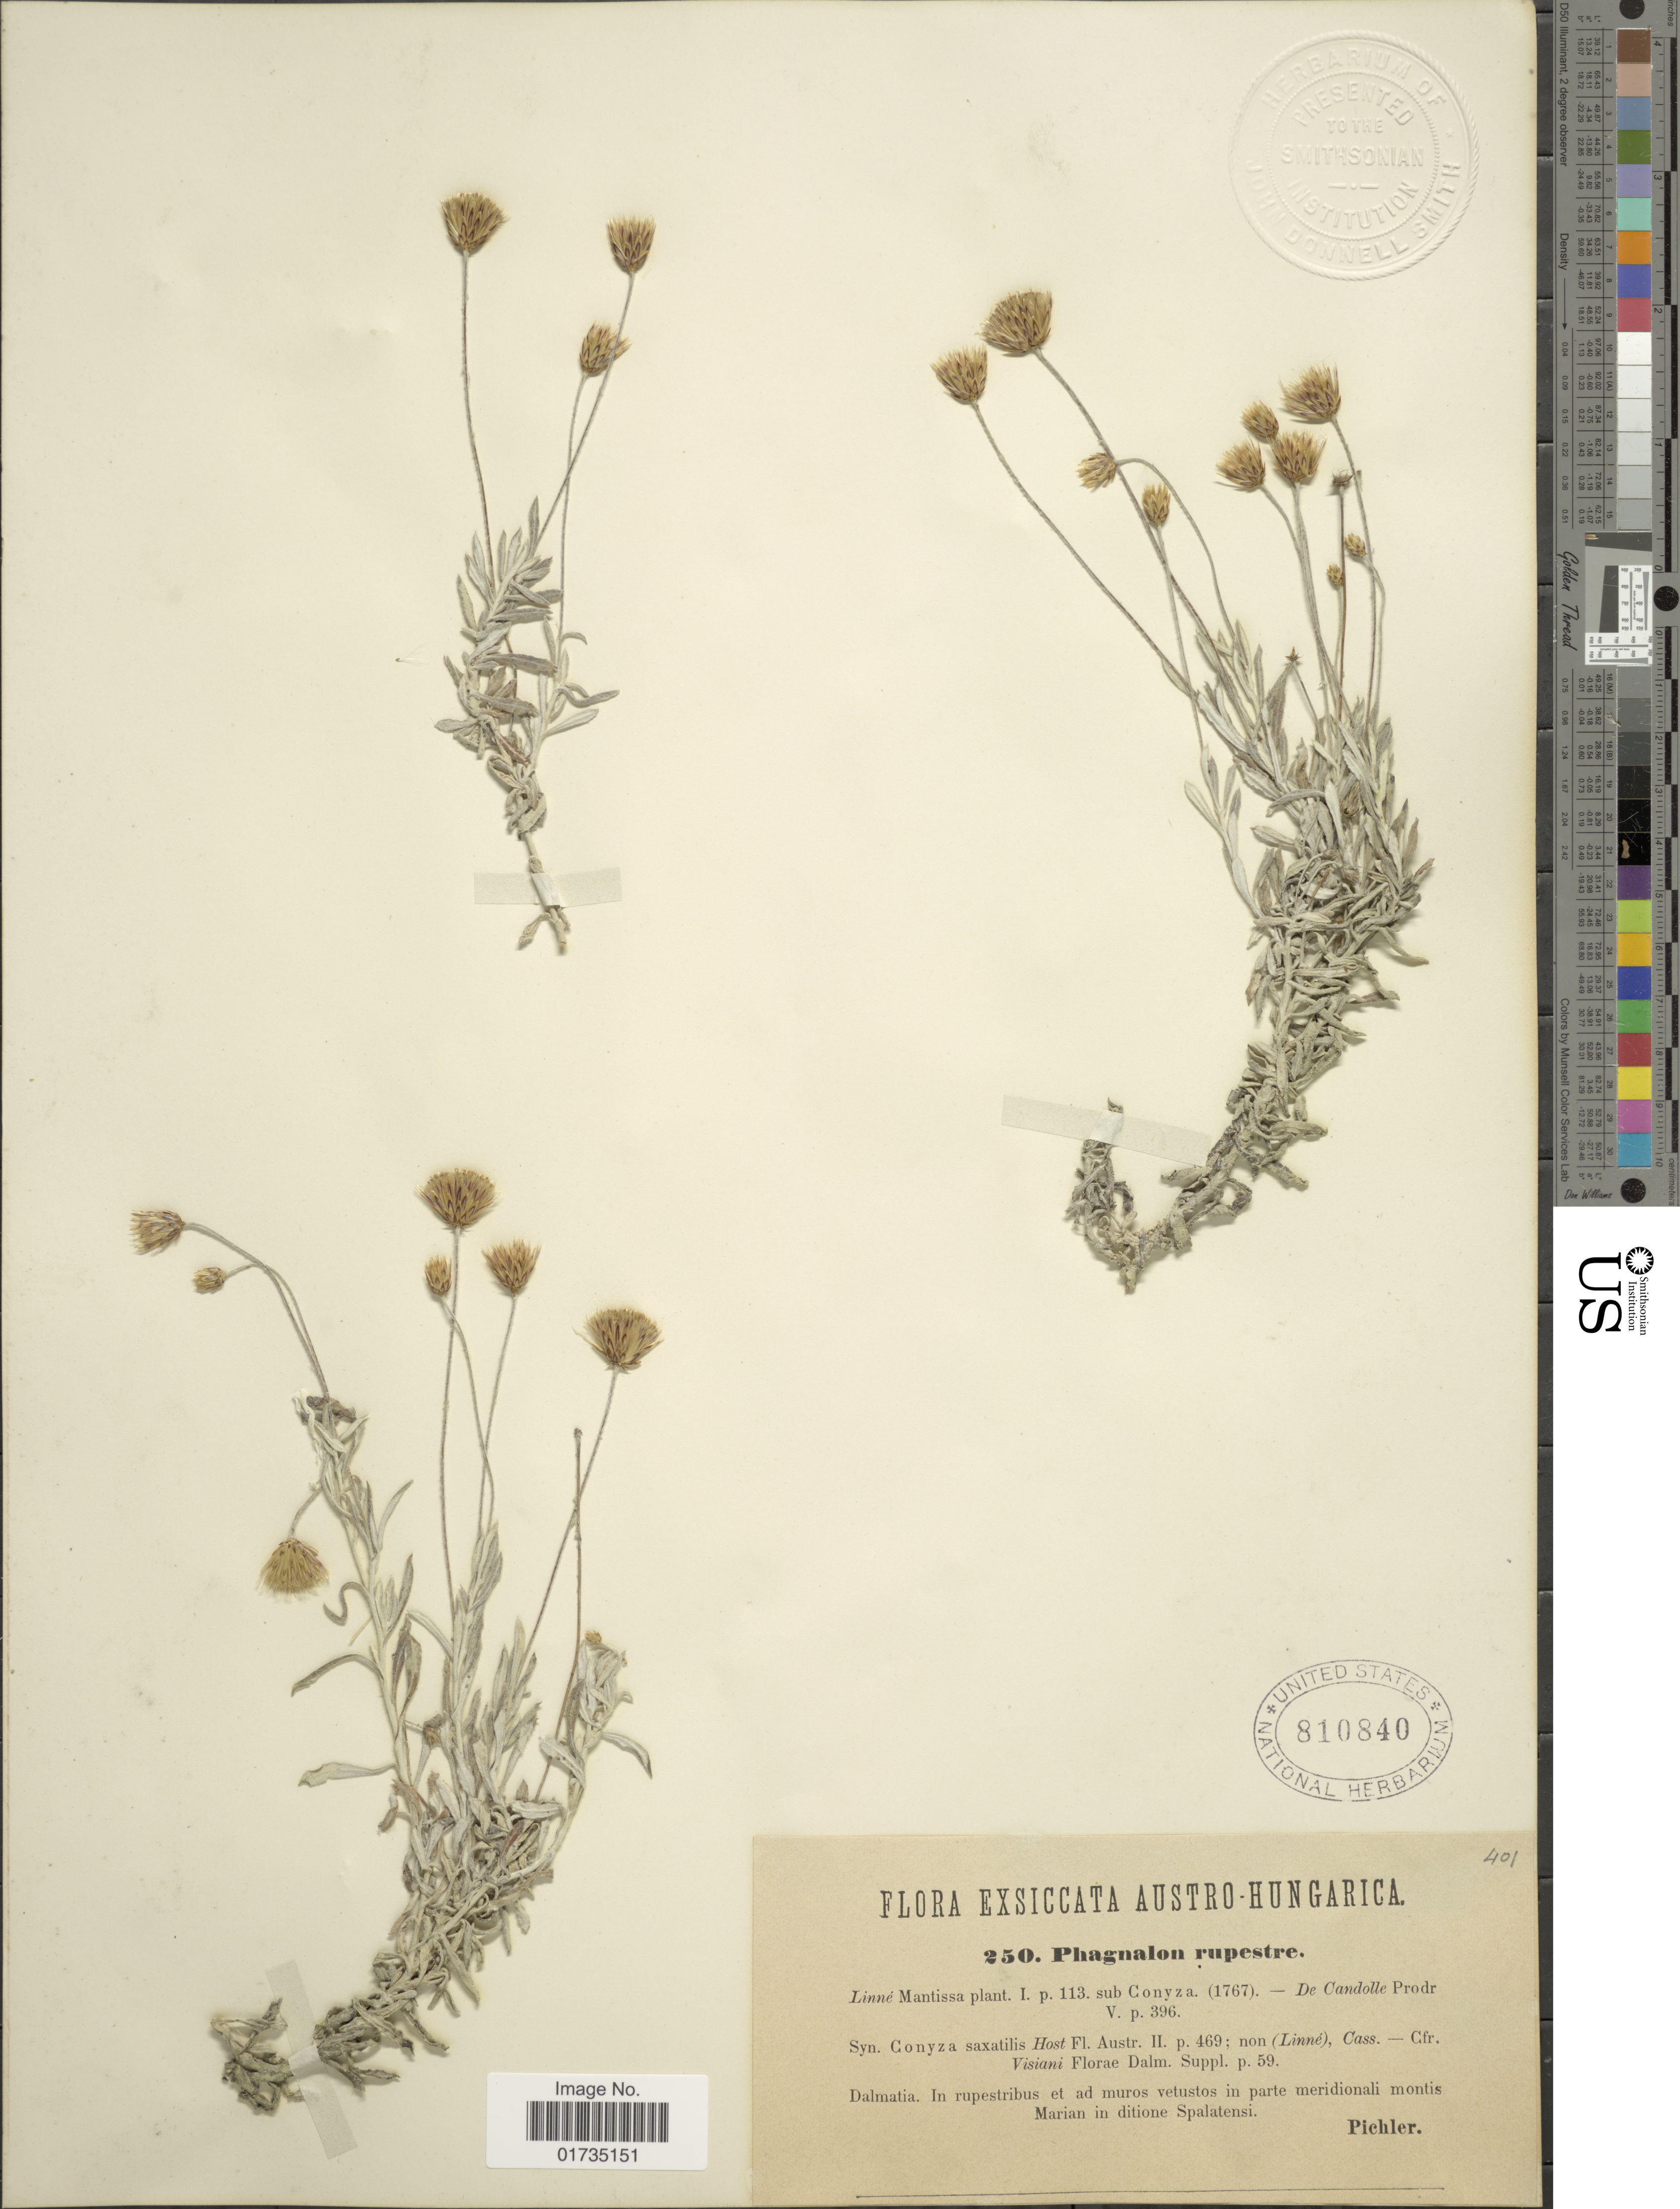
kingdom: Plantae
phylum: Tracheophyta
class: Magnoliopsida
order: Asterales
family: Asteraceae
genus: Phagnalon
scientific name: Phagnalon rupestre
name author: (L.) DC.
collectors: Pichler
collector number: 250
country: Croatia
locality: Dalmatia. In rupestribus et ad muros vetustos in parte meridionali montis Marian in ditione Spalatensi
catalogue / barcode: US 810840